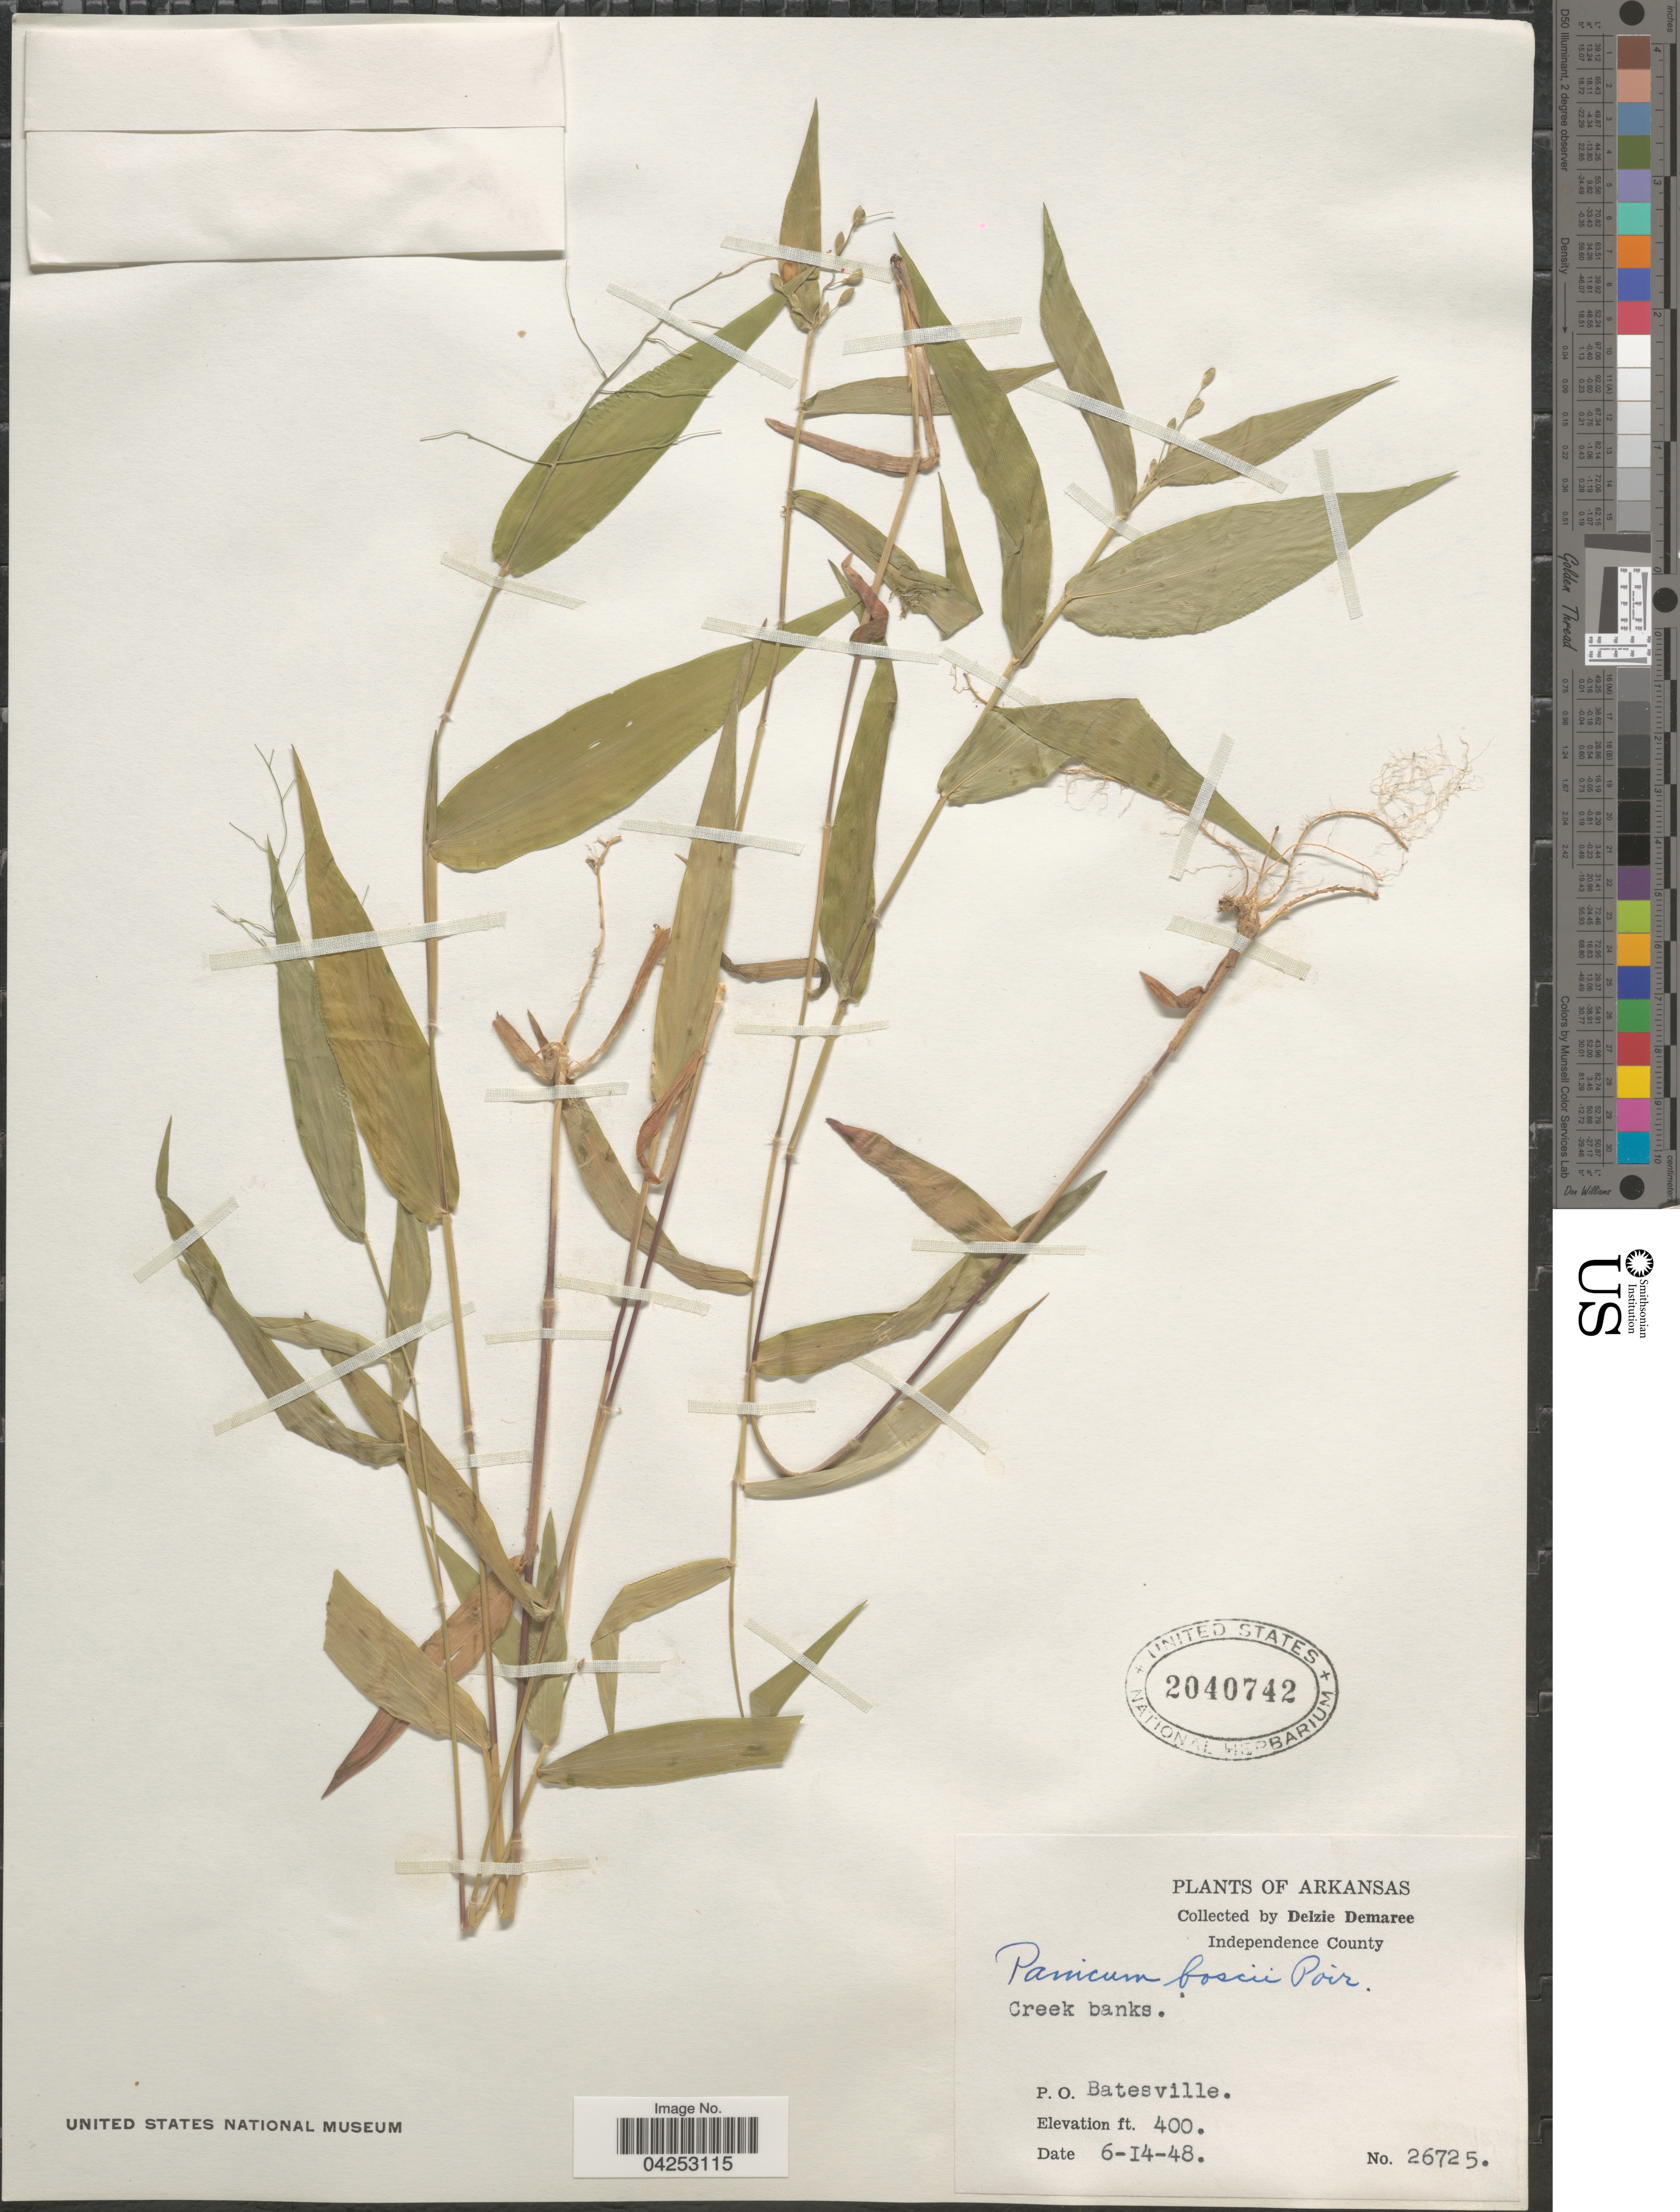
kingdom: Plantae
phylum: Tracheophyta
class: Liliopsida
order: Poales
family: Poaceae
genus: Dichanthelium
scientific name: Dichanthelium boscii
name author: (Poir.) Gould & C.A. Clark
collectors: D. Demaree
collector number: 26725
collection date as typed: Transcribed d/m/y: 14/6/48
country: United States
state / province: Arkansas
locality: Independence County. Creek banks. P. O. Batesville.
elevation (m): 122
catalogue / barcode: US 2040742